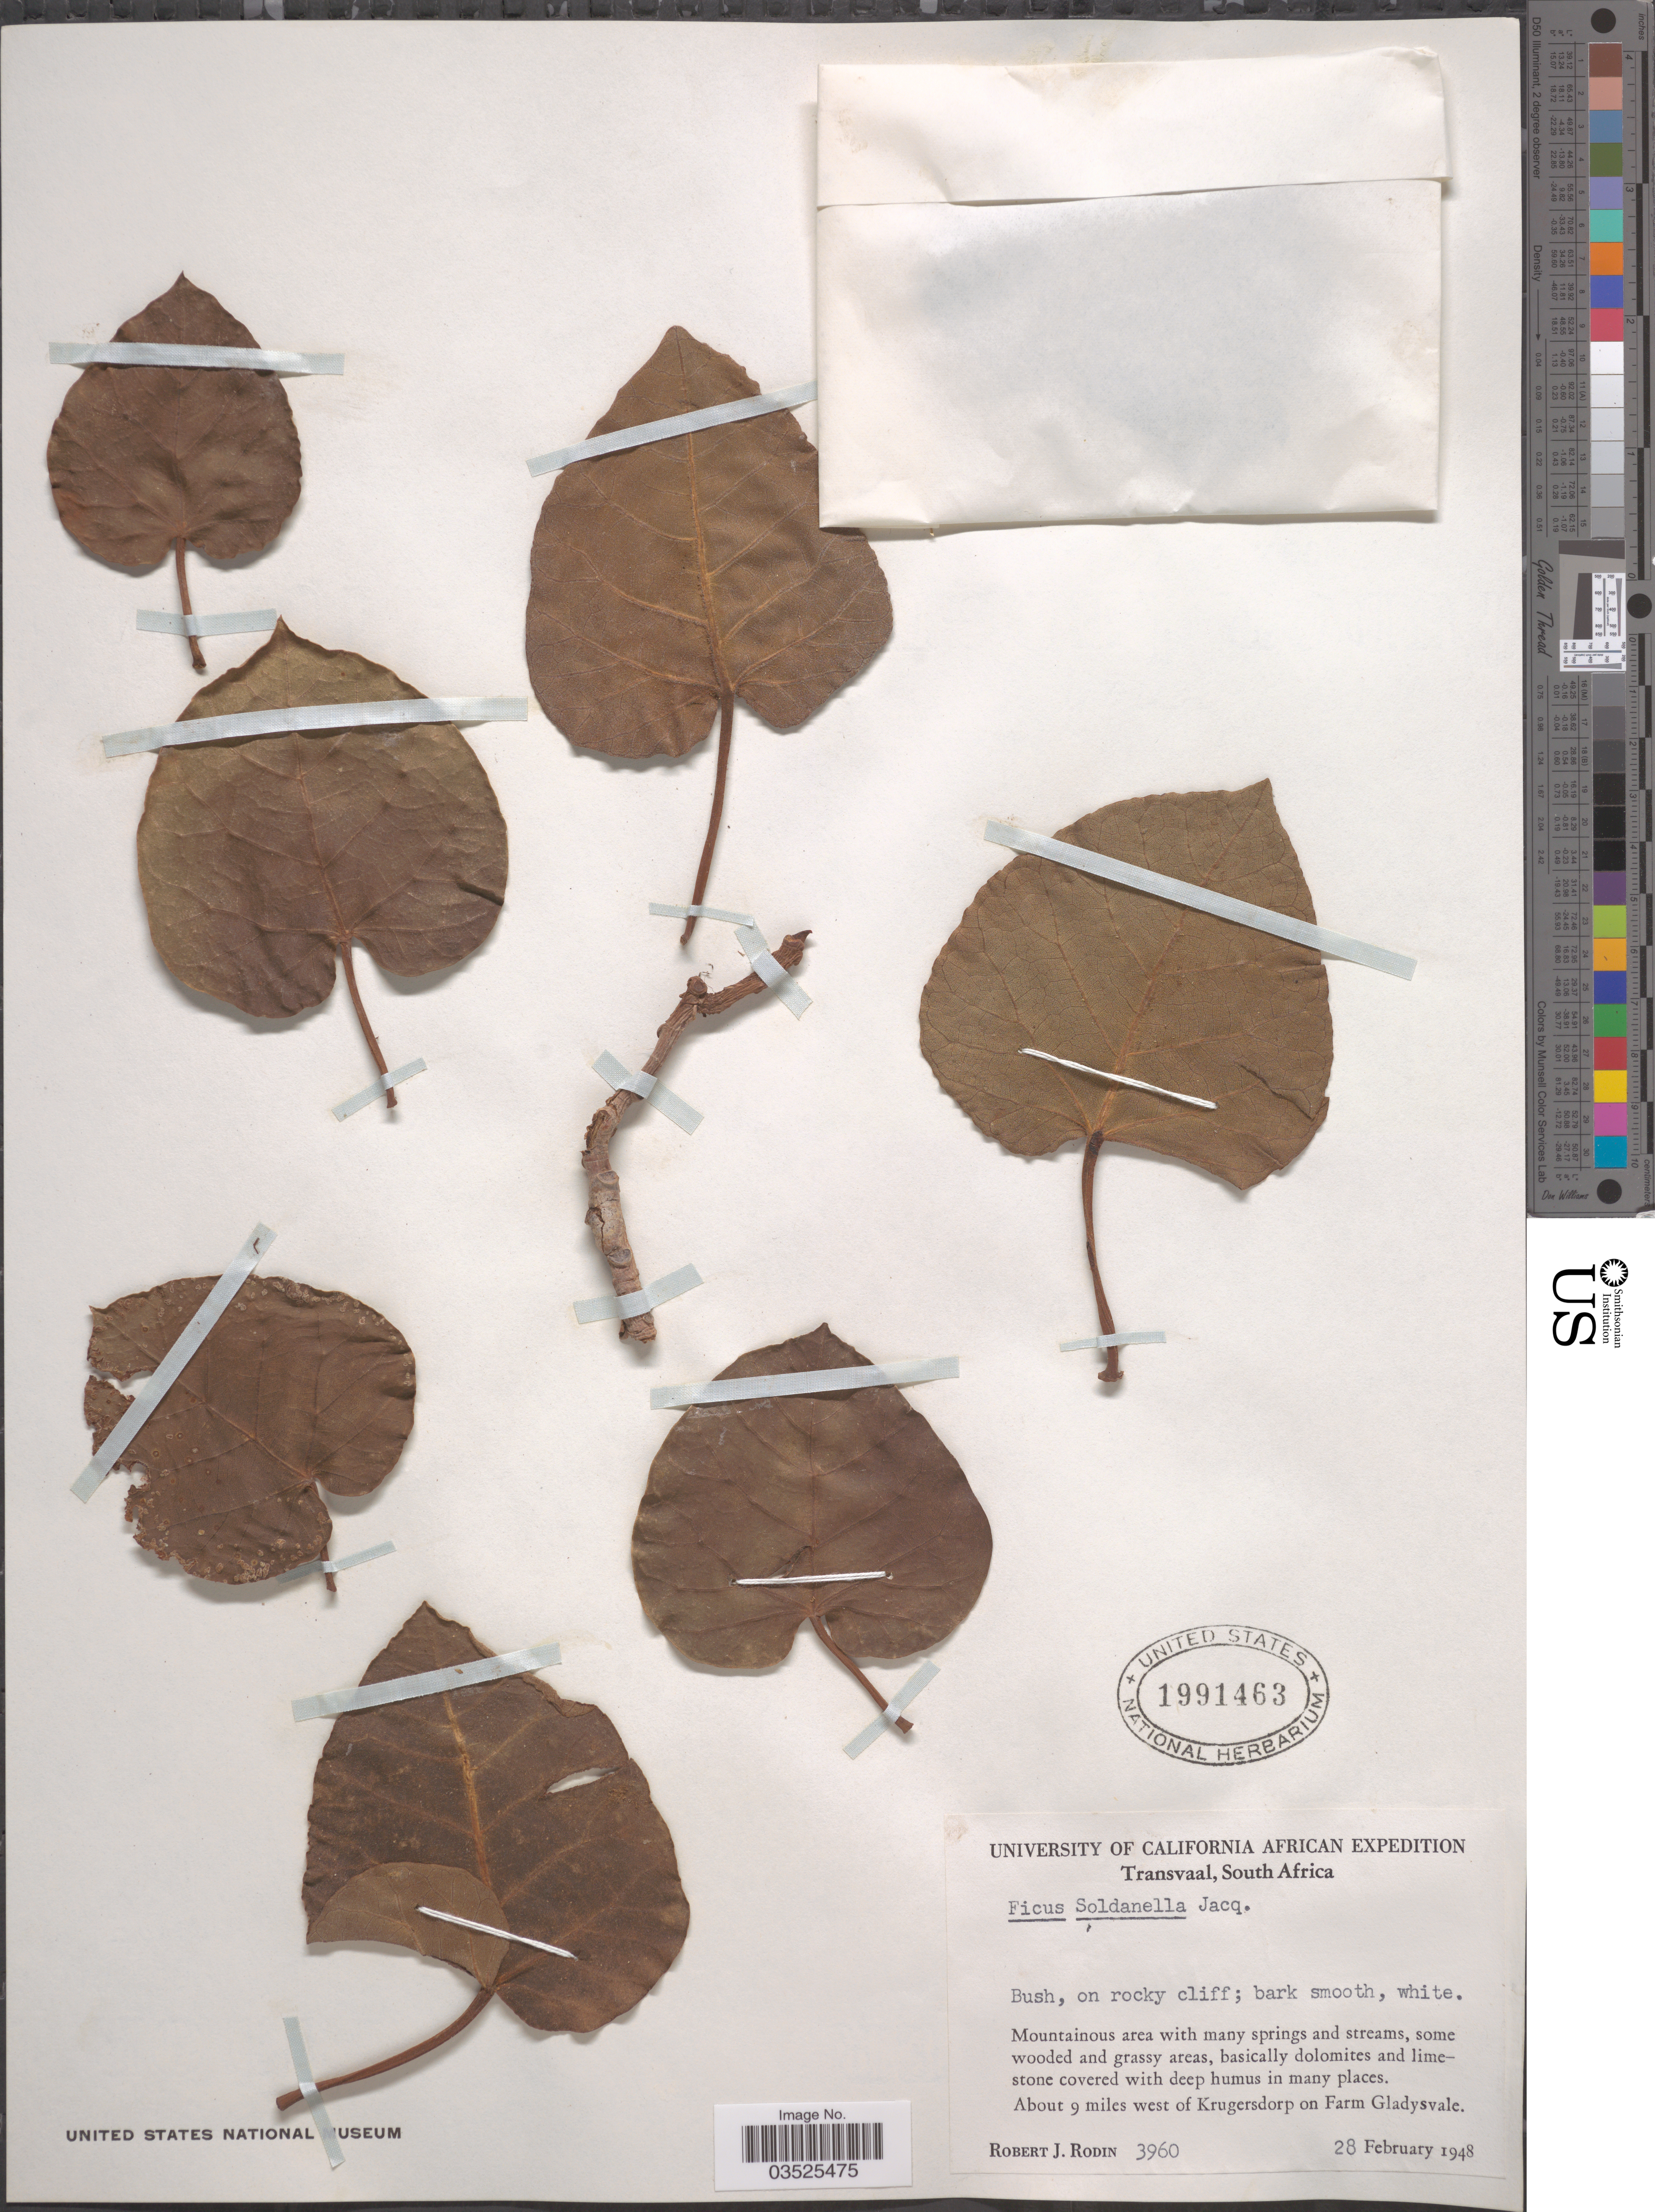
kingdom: Plantae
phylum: Tracheophyta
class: Magnoliopsida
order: Rosales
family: Moraceae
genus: Ficus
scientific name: Ficus soldanella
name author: Warb.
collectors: R. J. Rodin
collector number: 3960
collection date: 1948-02-28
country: South Africa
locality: Transvaal. About 9 miles west of Krugersdorp on Farm Gladysvale.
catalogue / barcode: US 1991463